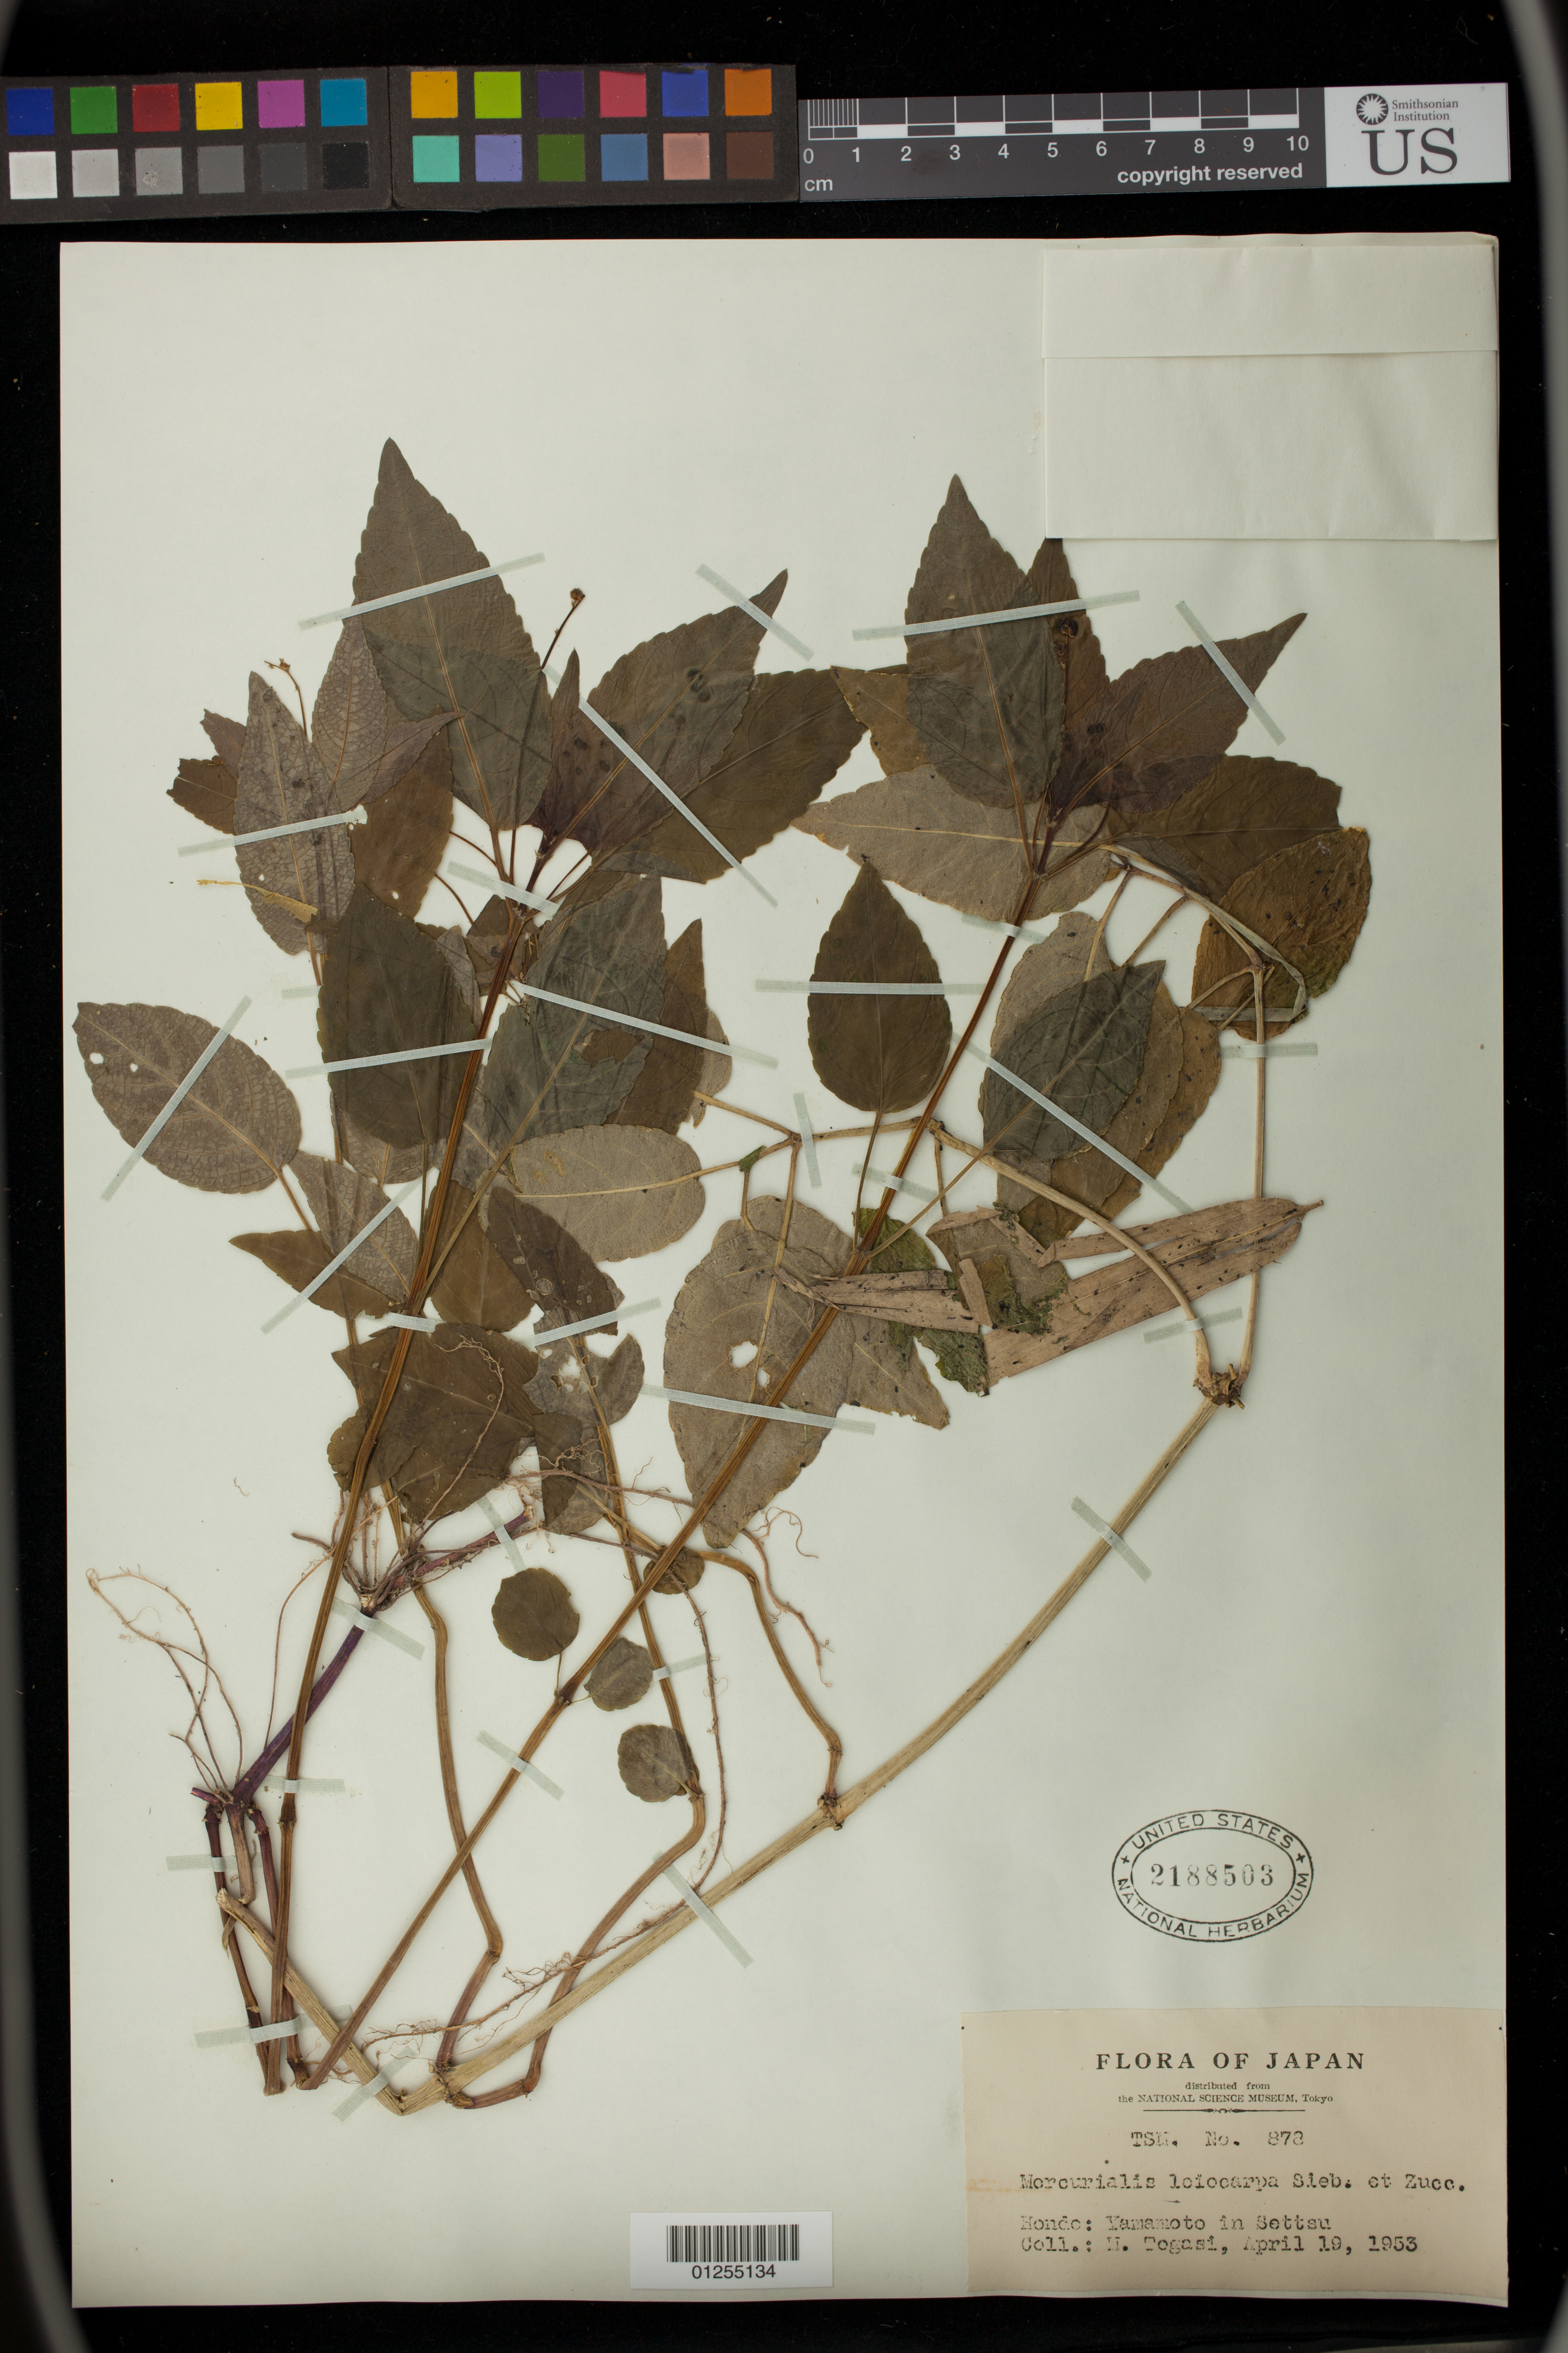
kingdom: Plantae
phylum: Tracheophyta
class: Magnoliopsida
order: Malpighiales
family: Euphorbiaceae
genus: Mercurialis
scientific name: Mercurialis leiocarpa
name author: Siebold & Zucc.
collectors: M. Togasi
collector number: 878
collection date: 1953-04-19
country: Japan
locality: Hondo: Yamamoto in Settsu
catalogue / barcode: US 2188503